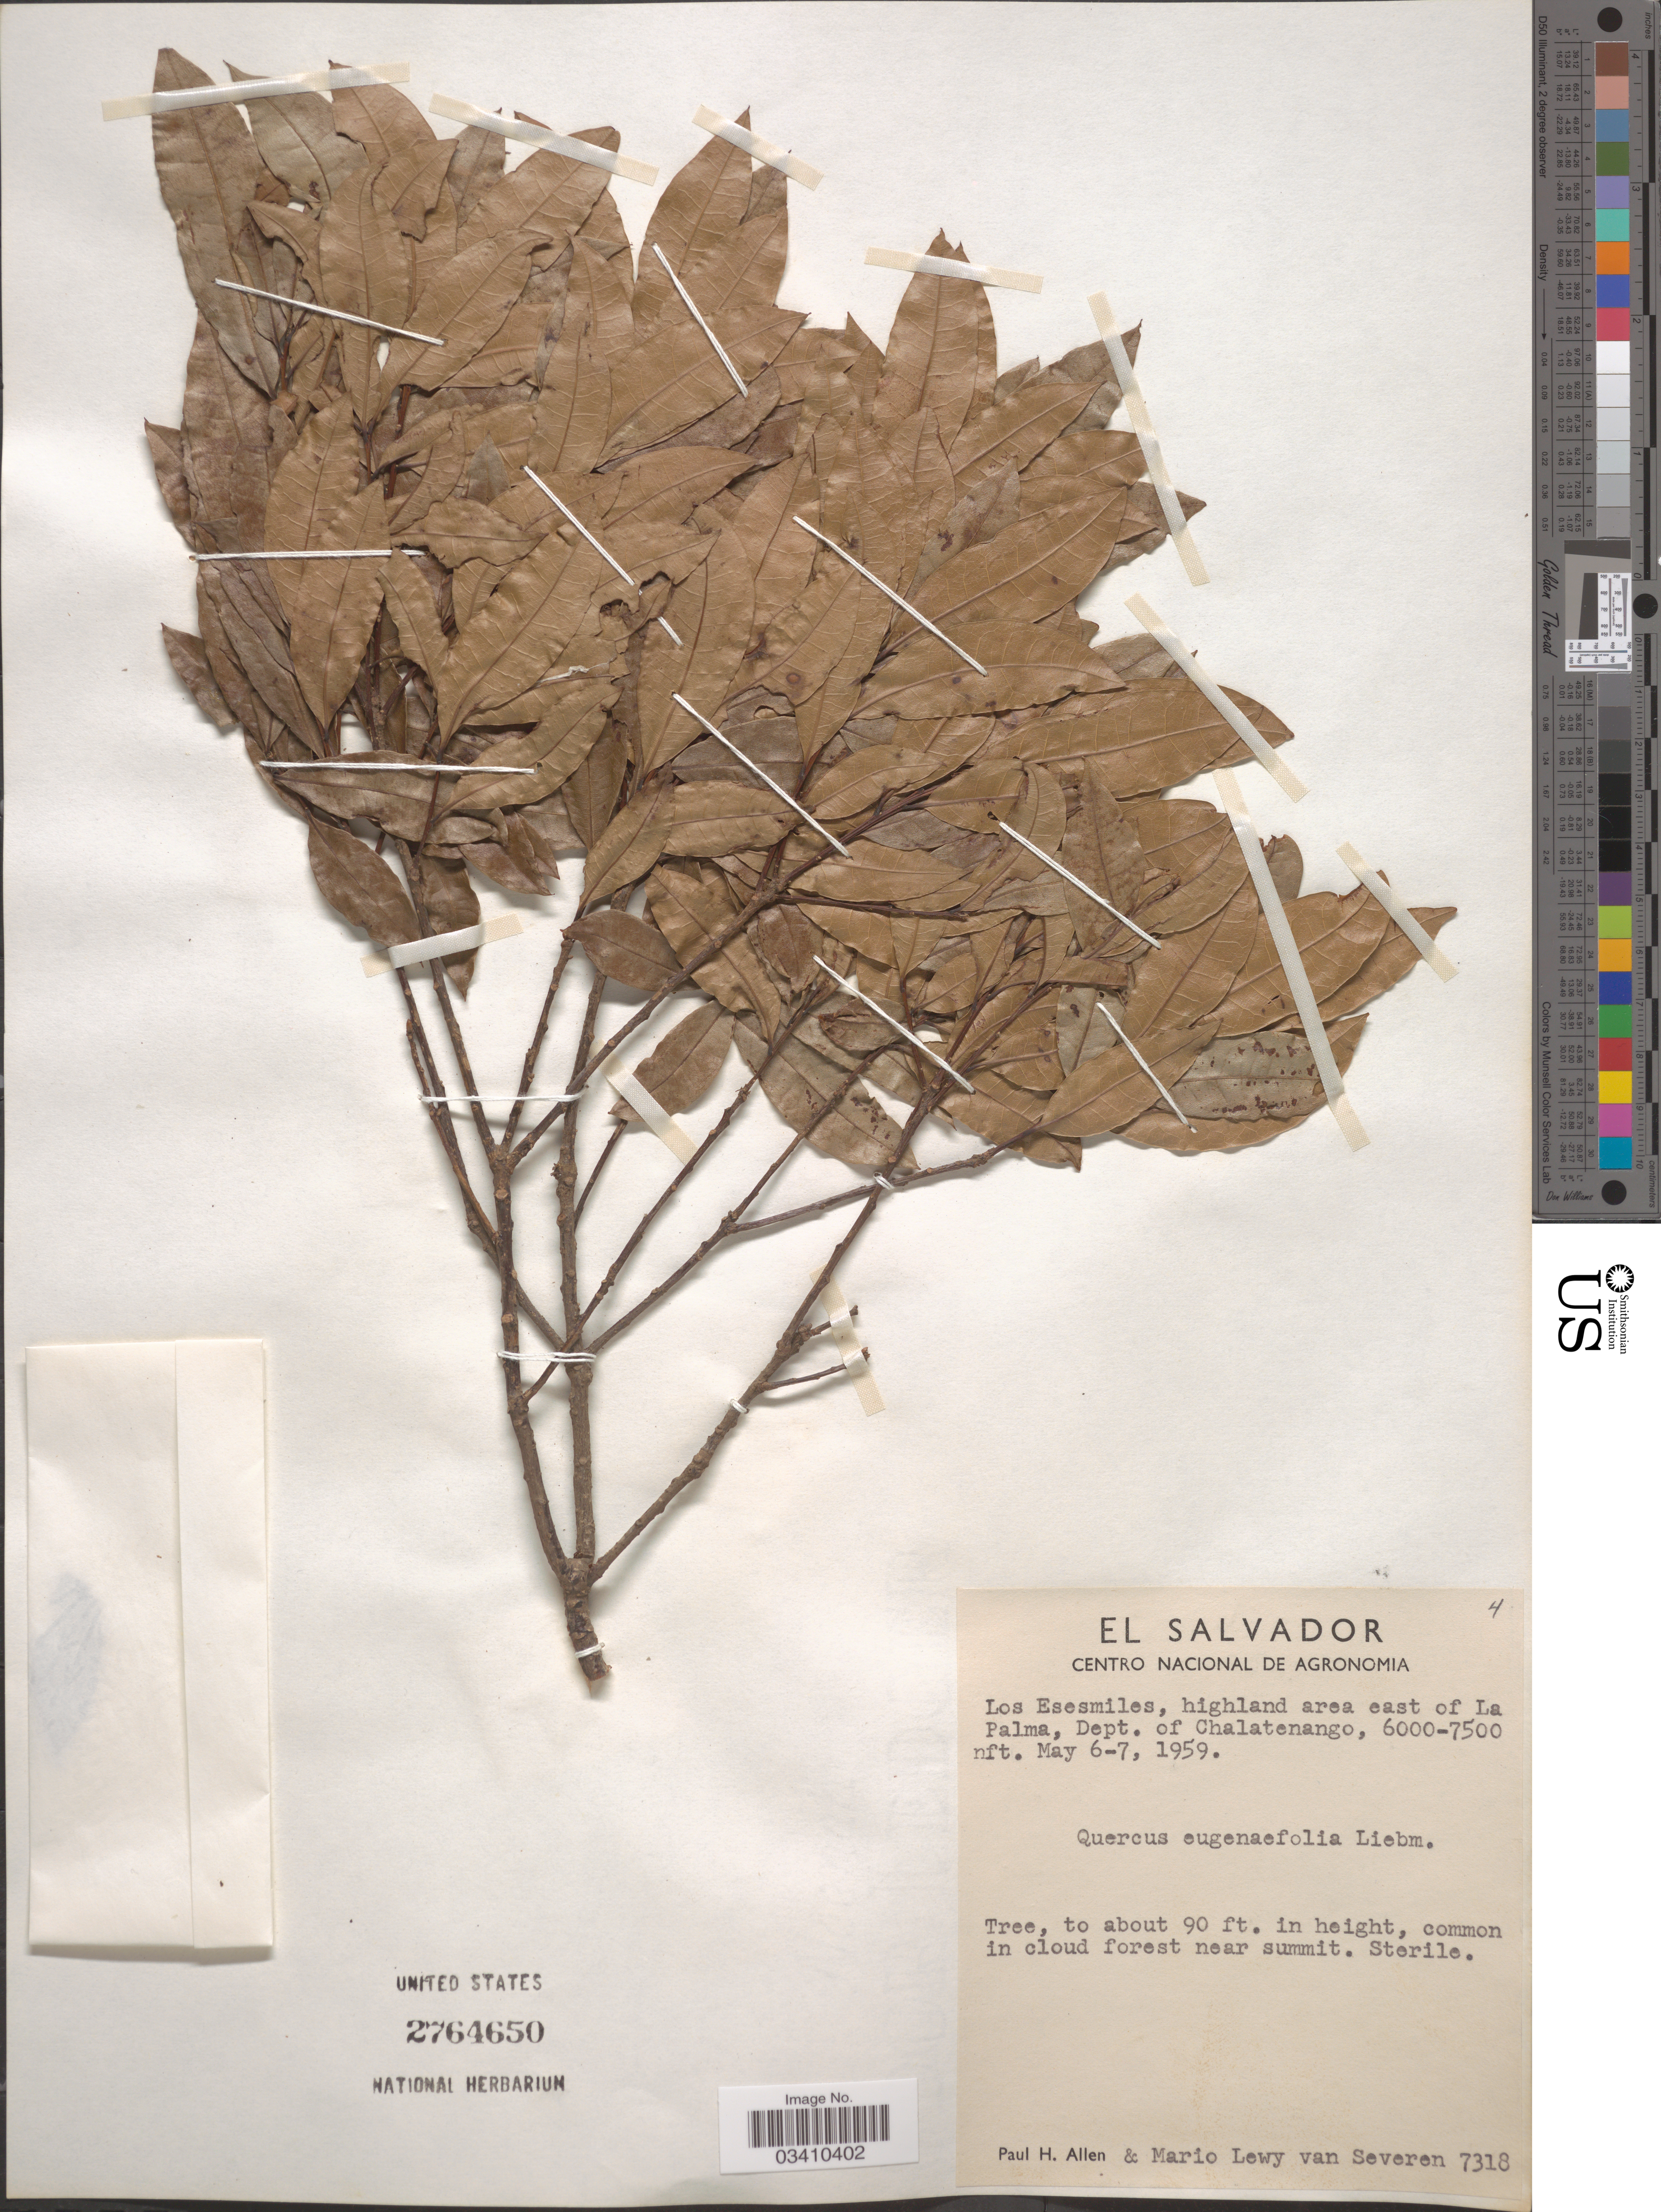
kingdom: Plantae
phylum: Tracheophyta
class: Magnoliopsida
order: Fagales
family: Fagaceae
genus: Quercus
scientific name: Quercus eugeniifolia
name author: Liebm.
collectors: P. H. Allen & M. Van Severen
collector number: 7318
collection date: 1959-05-06/1959-05-07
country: El Salvador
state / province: Chalatenango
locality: Los Esesmiles, highland area east of La Palma, Dept. of Chalatenango.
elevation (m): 1829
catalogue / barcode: US 2764650